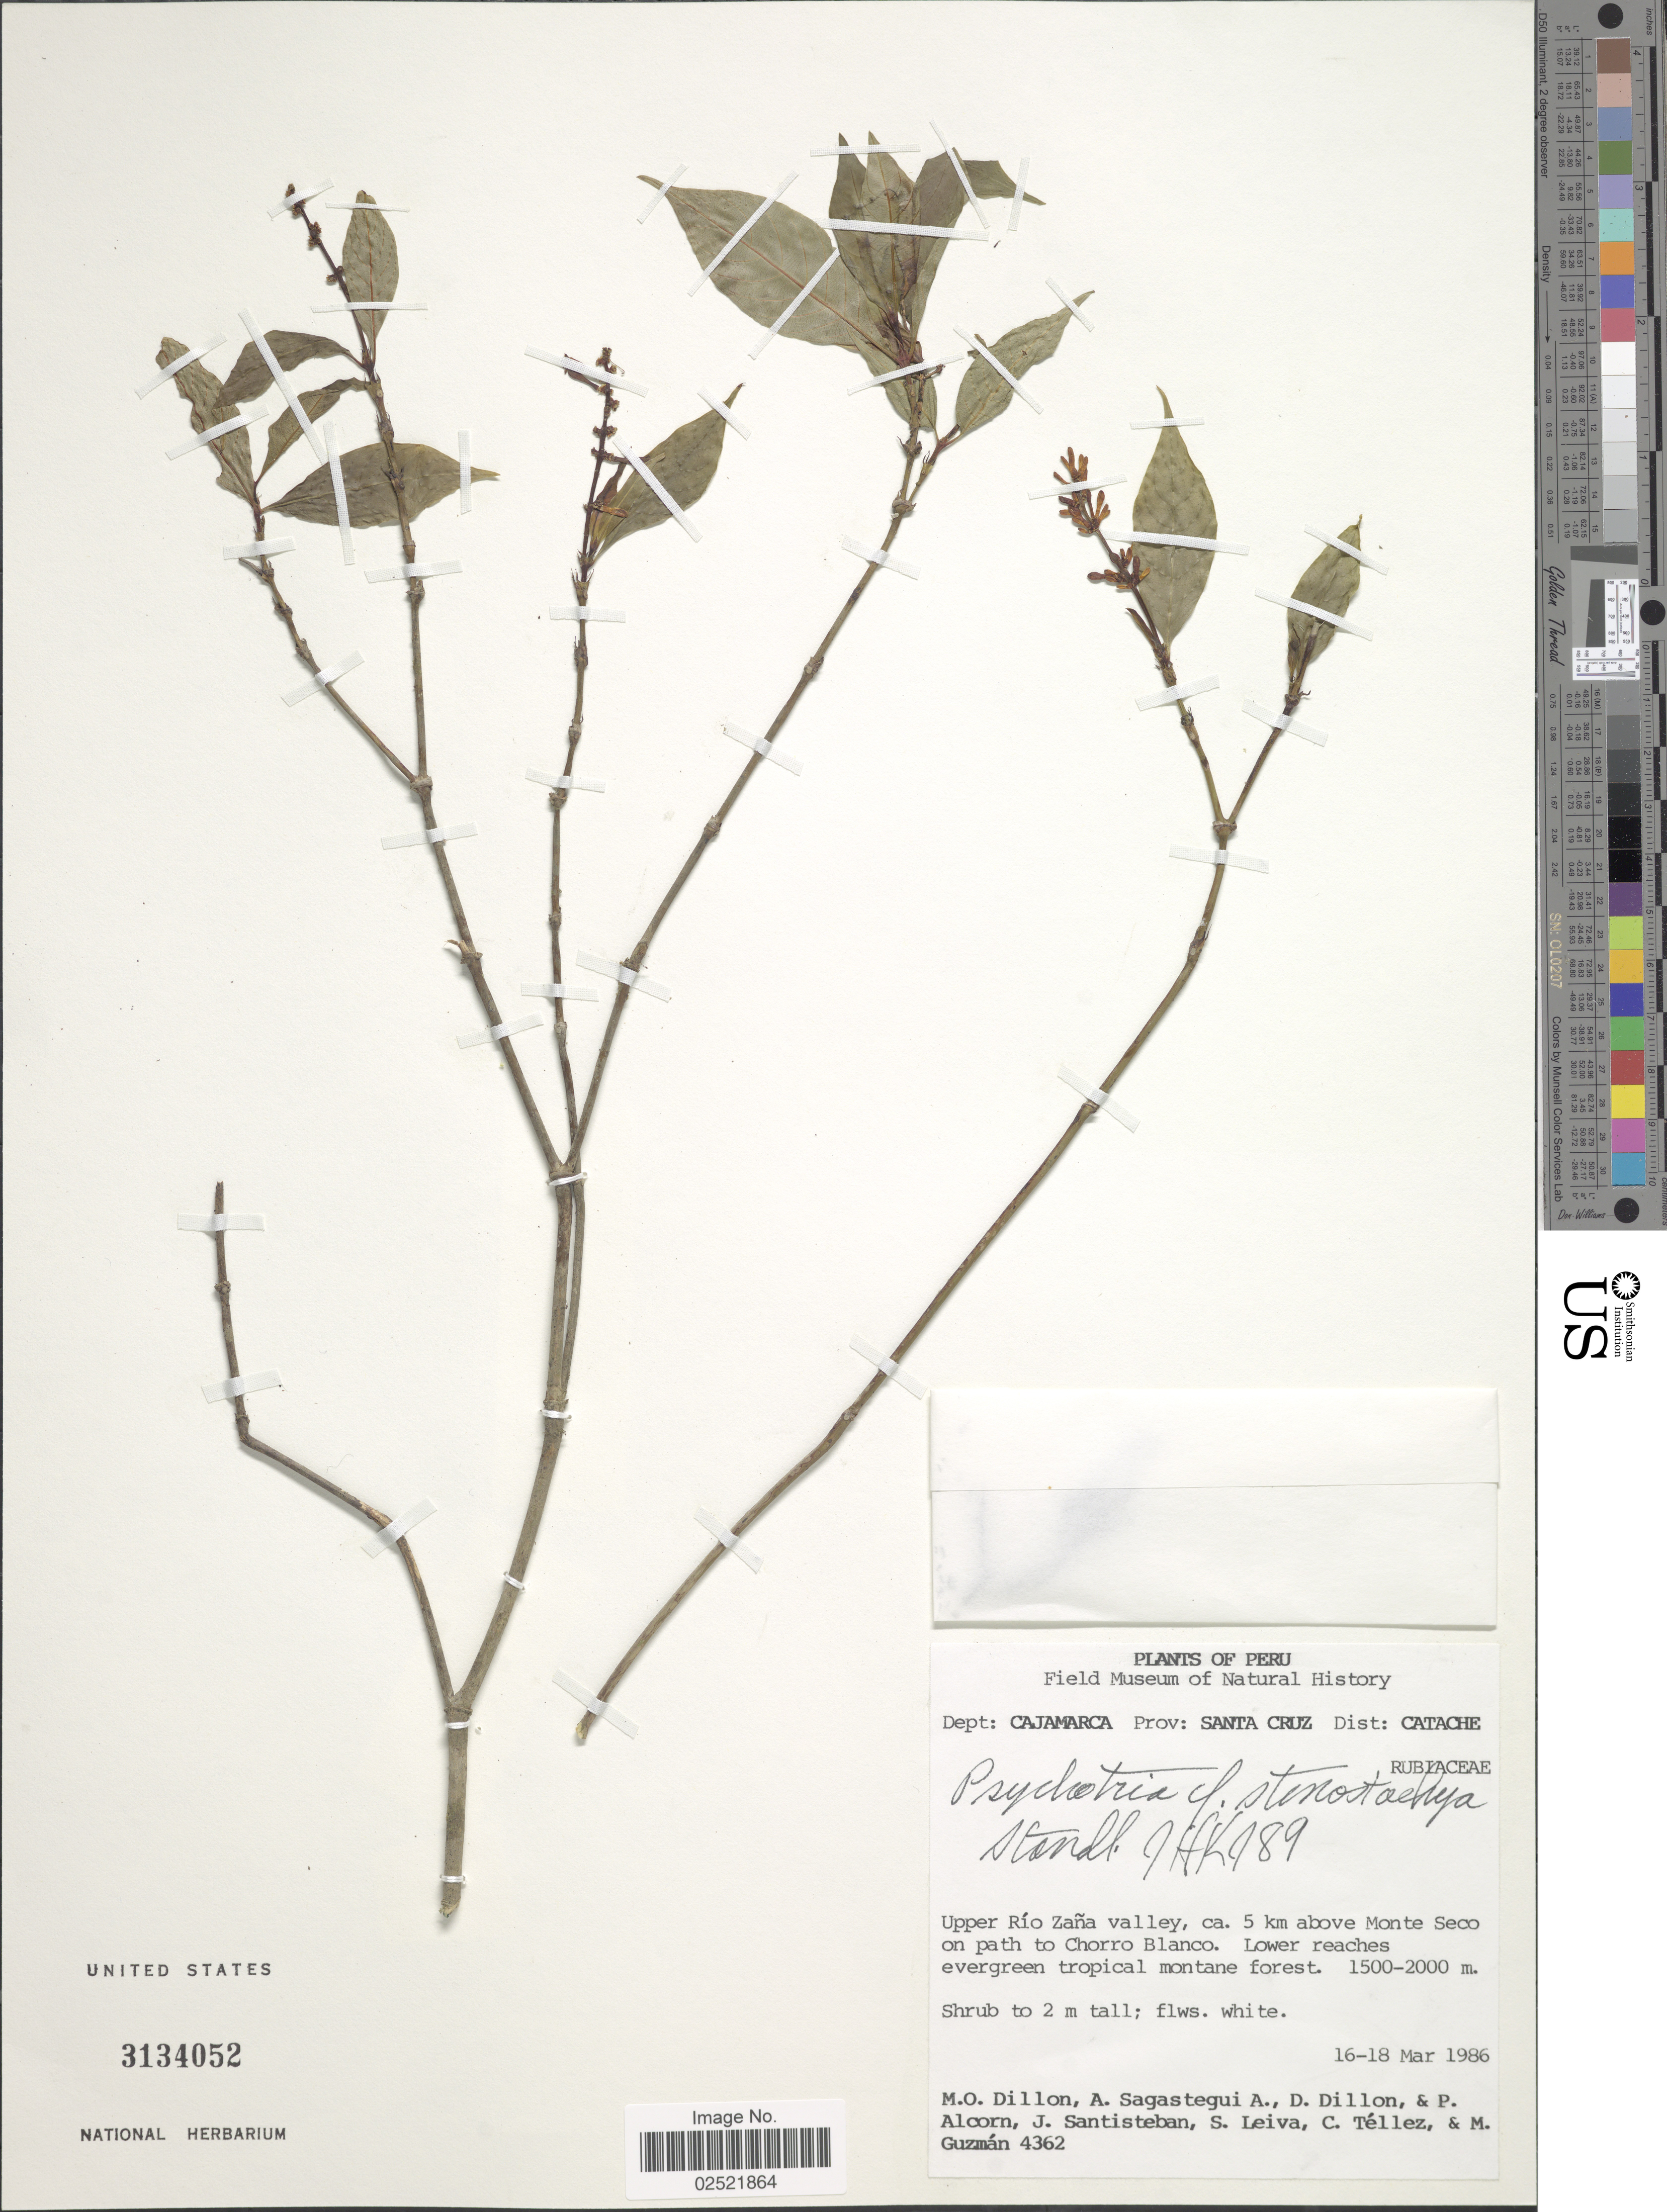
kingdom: Plantae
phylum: Tracheophyta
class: Magnoliopsida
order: Gentianales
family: Rubiaceae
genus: Psychotria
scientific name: Psychotria stenostachya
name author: Standl.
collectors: M. O. Dillon, A. Sagástegui A., D. Dillon, P. Alcorn & et al.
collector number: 4362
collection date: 1986-03-16/1986-03-18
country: Peru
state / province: Cajamarca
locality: Prov. Santa Cruz, Dist. Catache, upper Rio Zana Valley, ca 5 km above Monte Seco on path to Chorro Blanco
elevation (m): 1500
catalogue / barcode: US 3134052